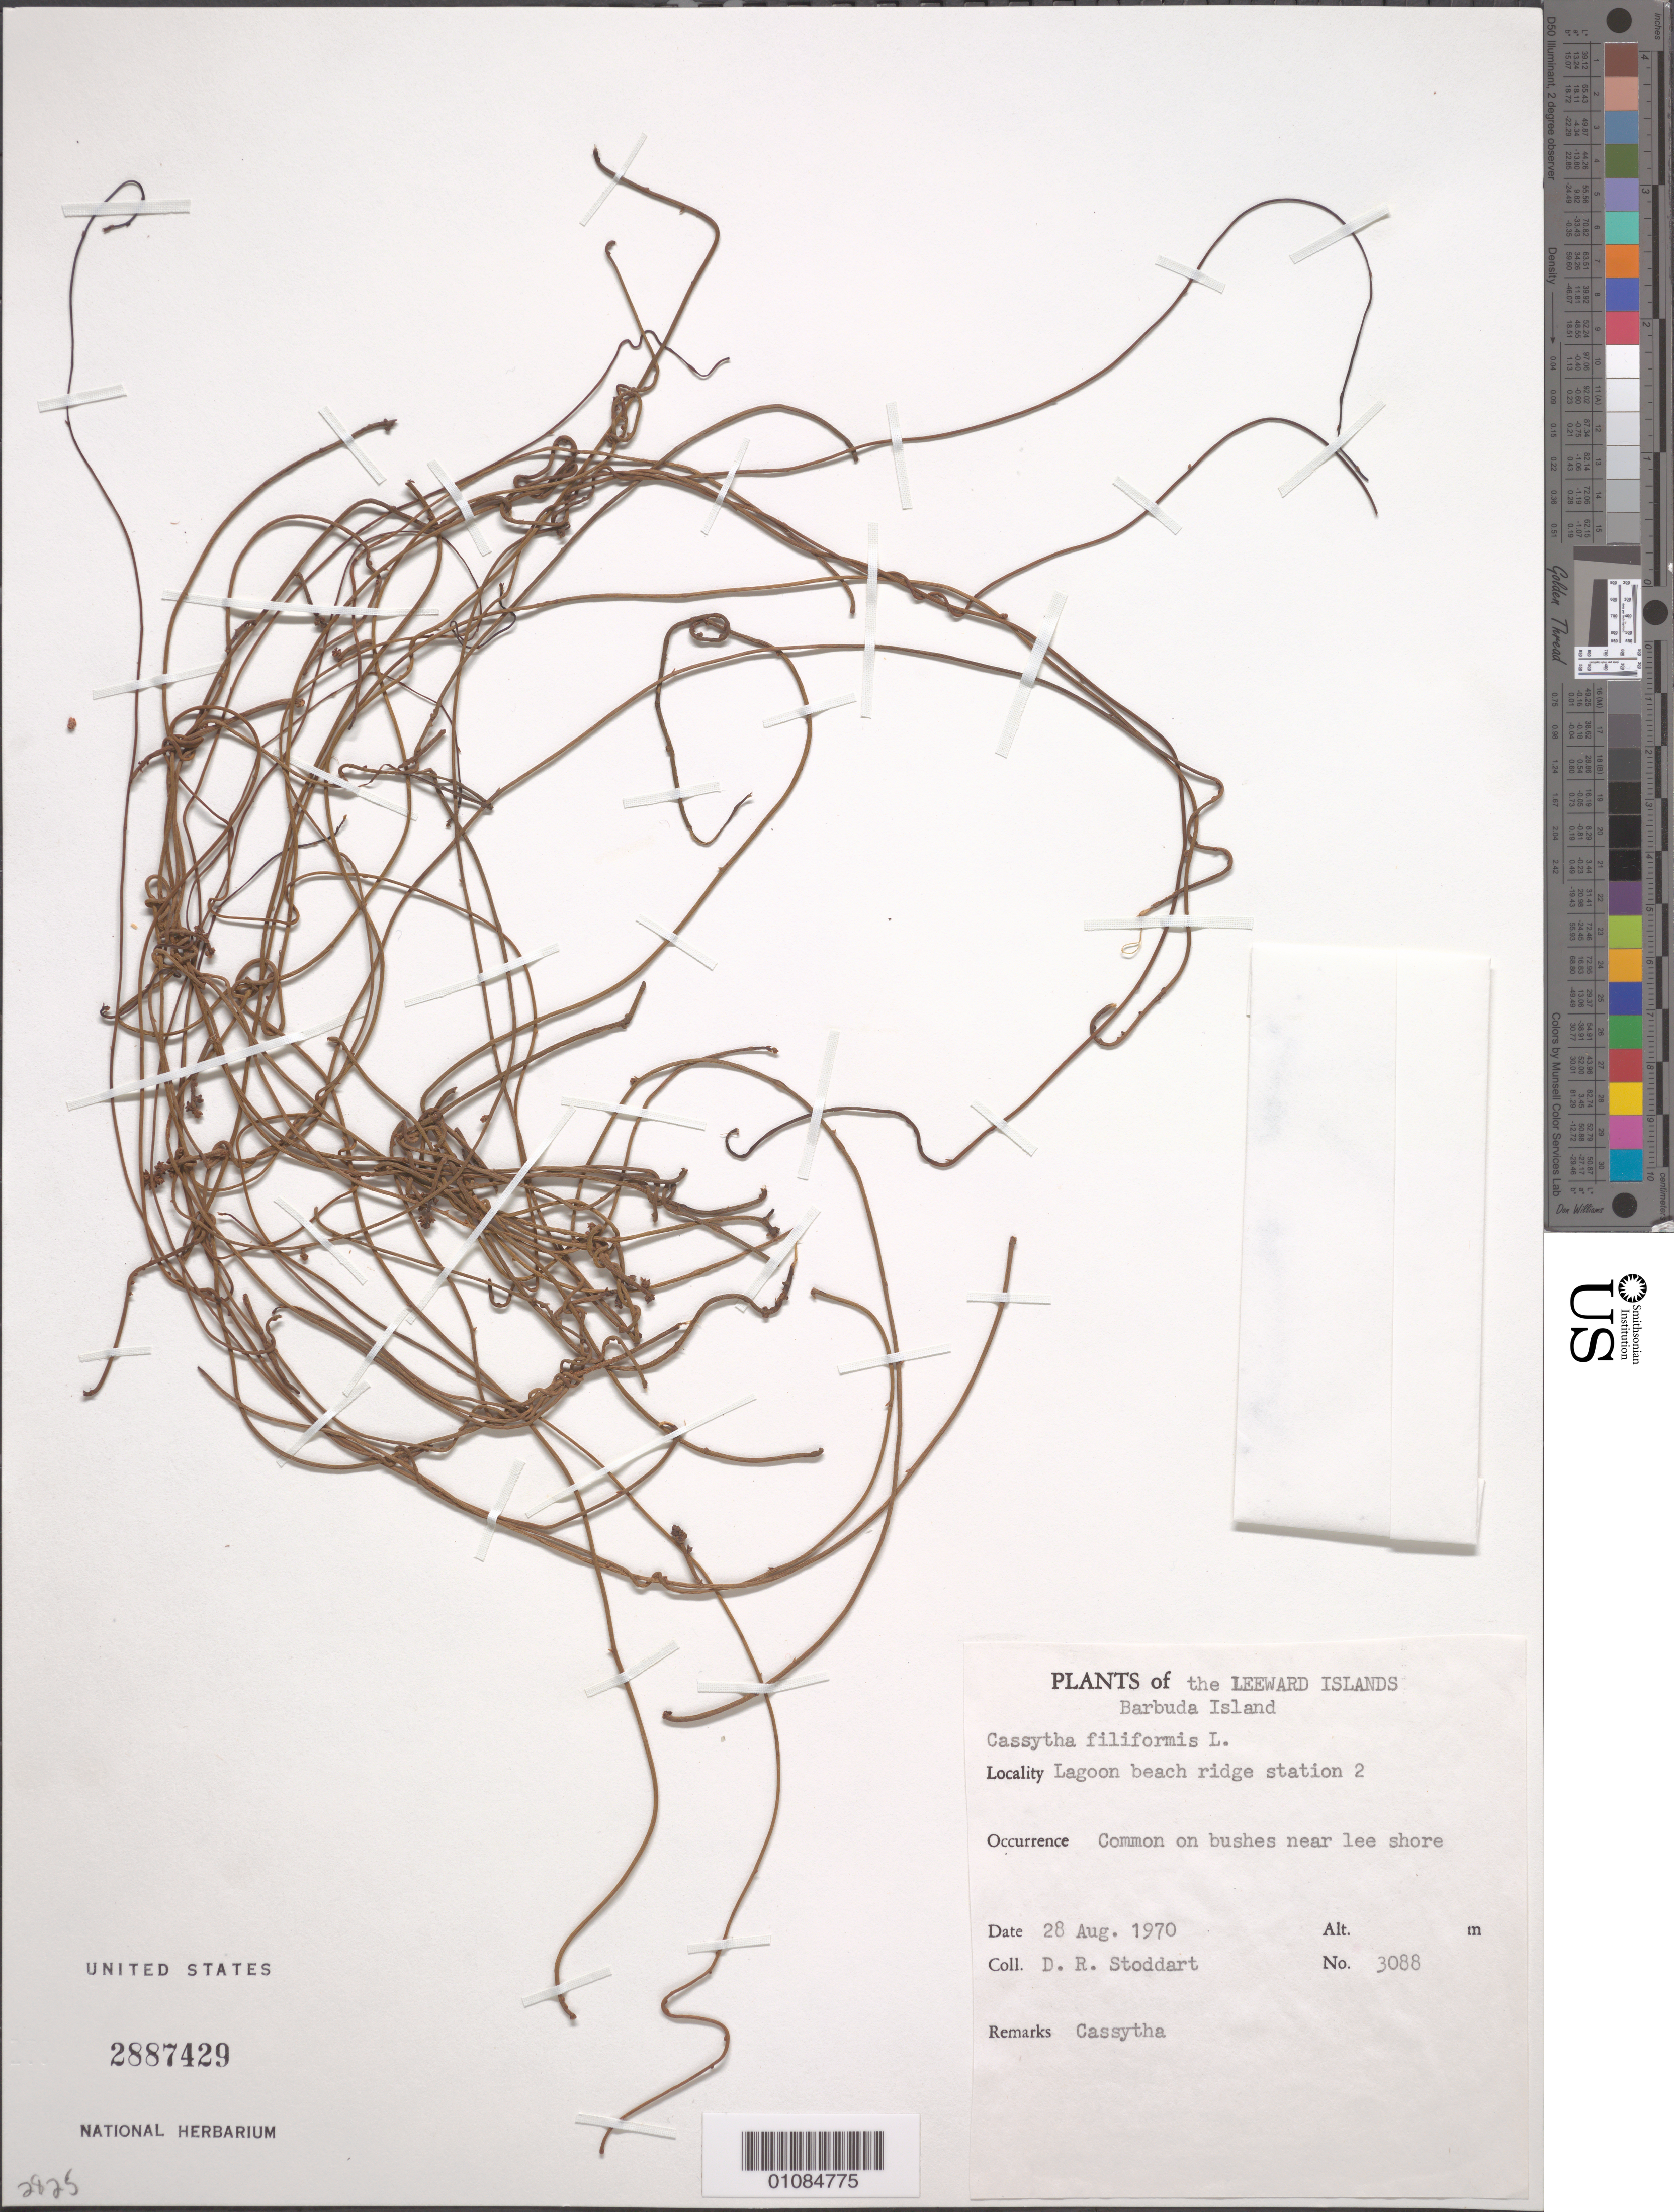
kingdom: Plantae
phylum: Tracheophyta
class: Magnoliopsida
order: Laurales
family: Lauraceae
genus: Cassytha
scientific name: Cassytha filiformis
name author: L.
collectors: D. R. Stoddart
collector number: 3088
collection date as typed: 28 Aug 1970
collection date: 1970-08-28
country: Antigua and Barbuda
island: Barbuda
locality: Lagoon beach ridge station 2. Leeward Islands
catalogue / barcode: US 2887429